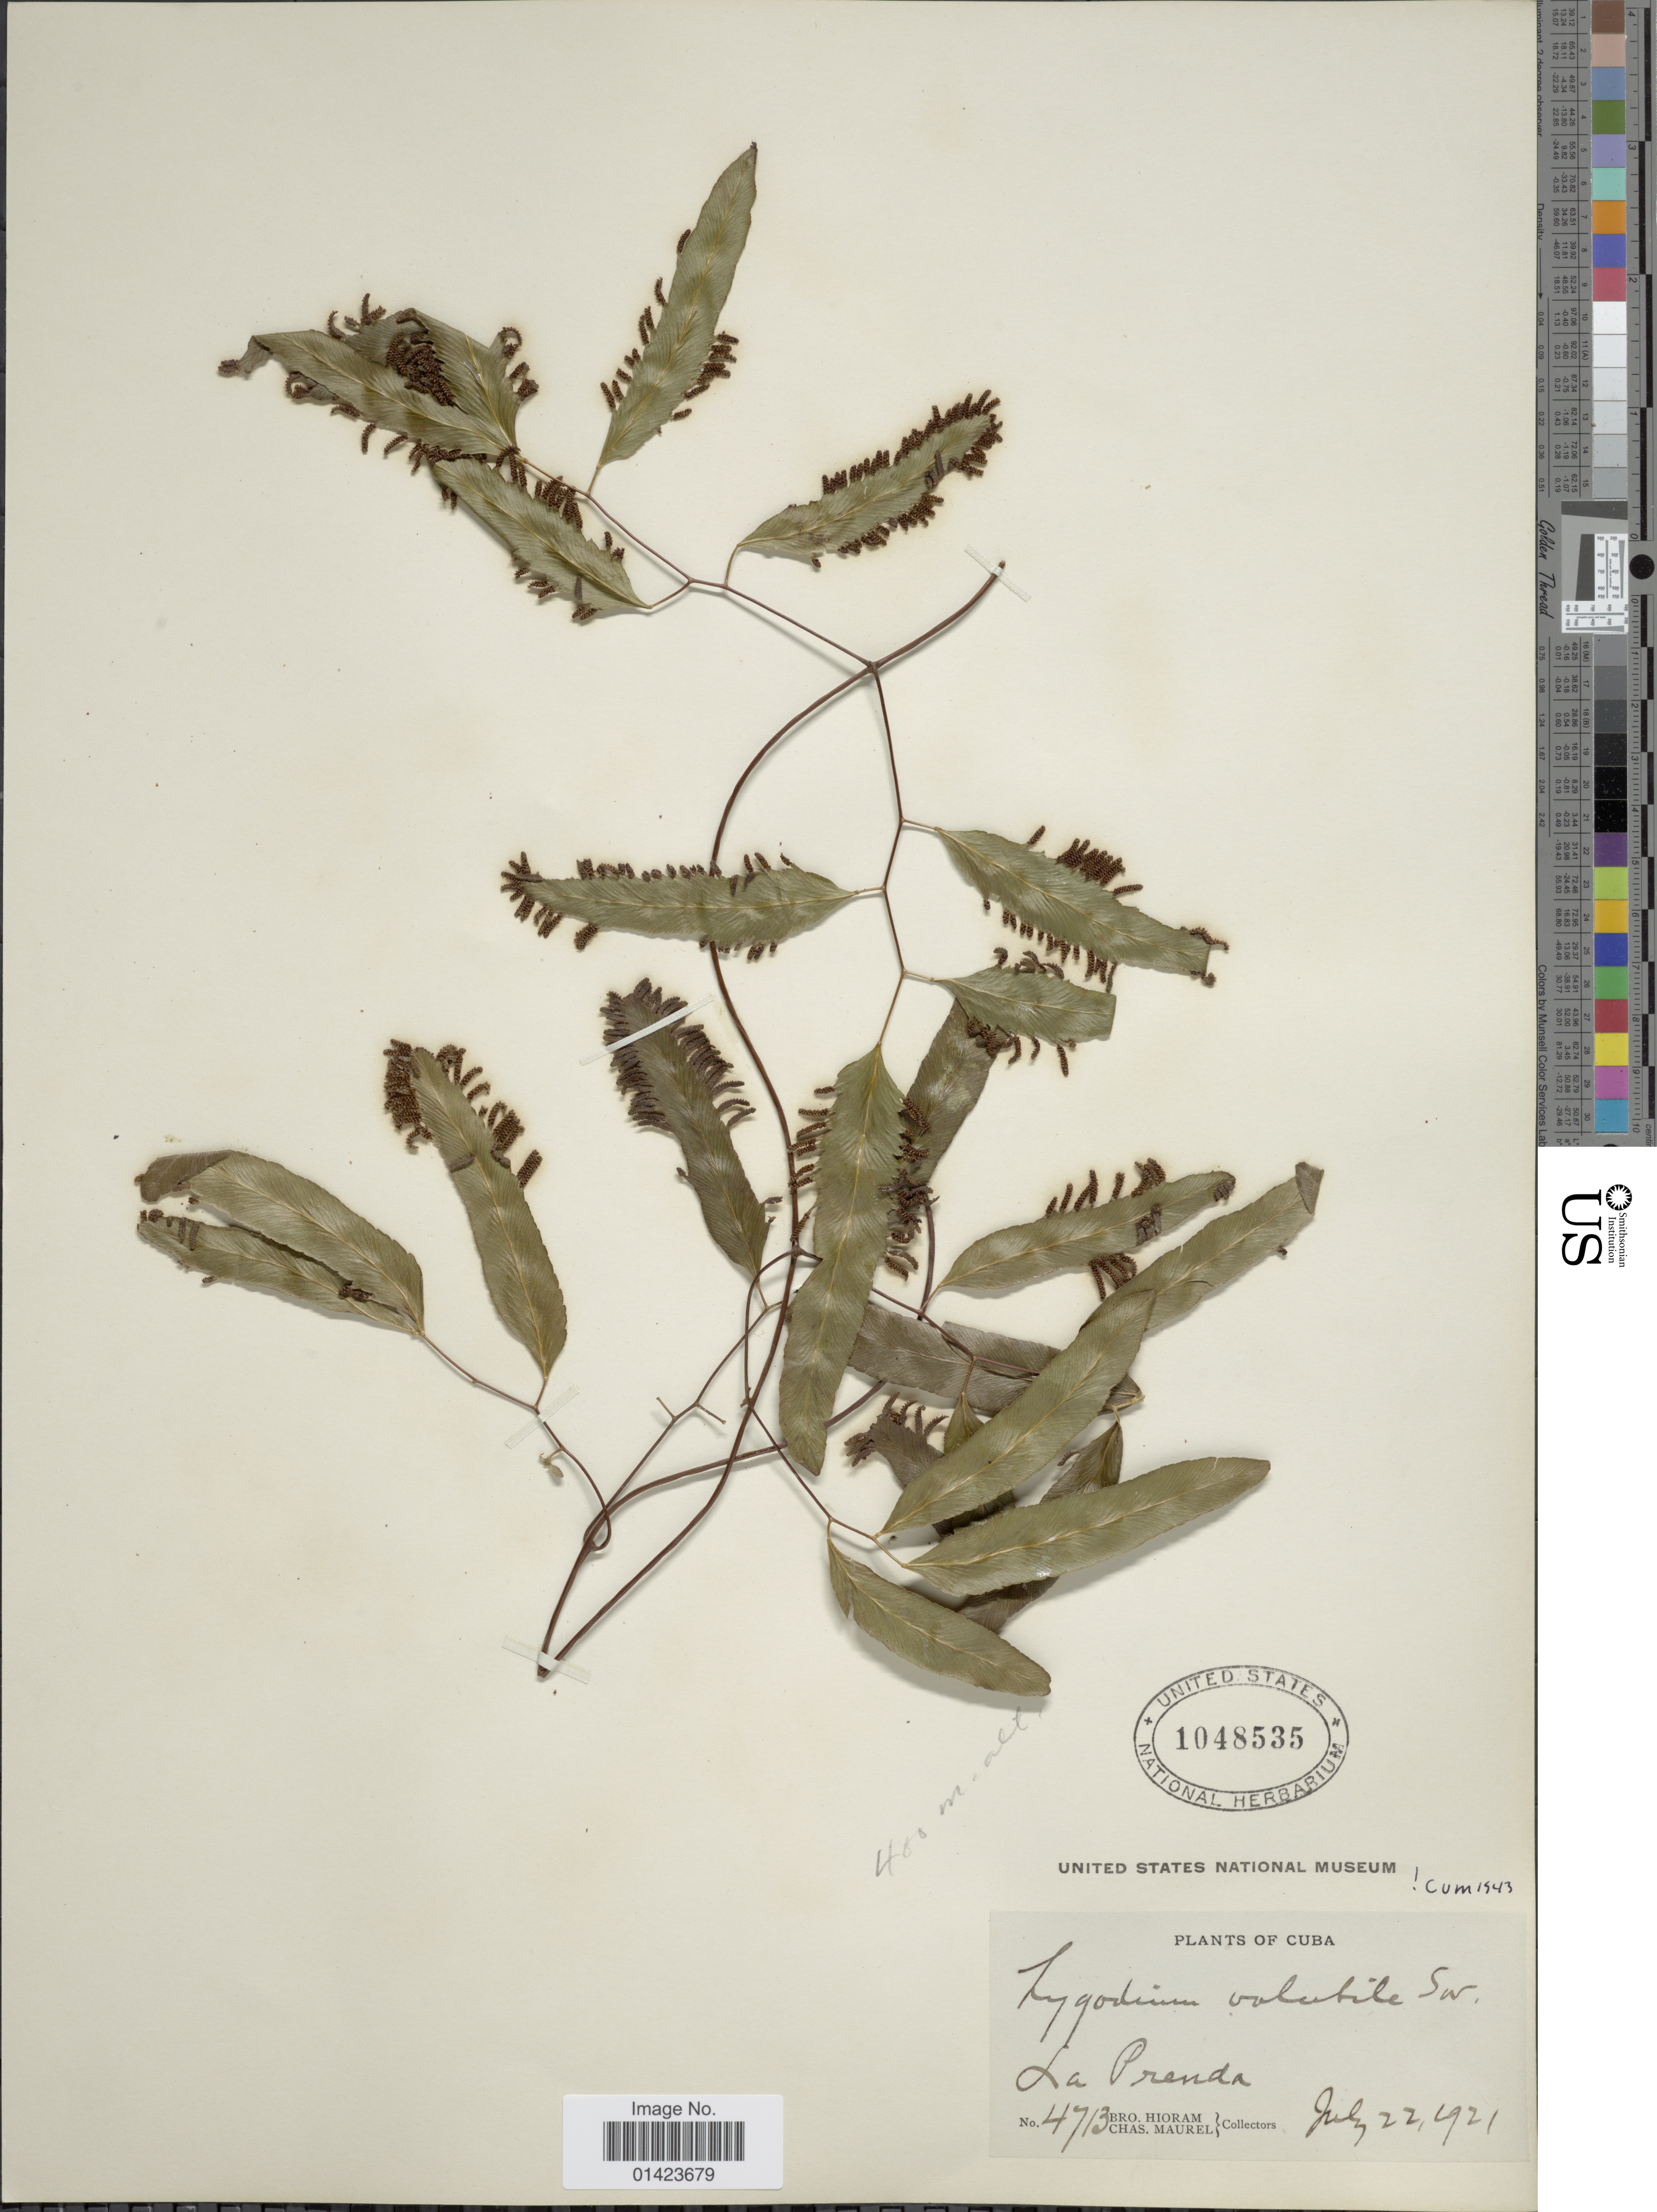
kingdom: Plantae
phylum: Tracheophyta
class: Polypodiopsida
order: Schizaeales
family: Lygodiaceae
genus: Lygodium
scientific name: Lygodium volubile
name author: Sw.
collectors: Bro. Hioram & C. Maurel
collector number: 4713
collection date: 1921-07-22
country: Cuba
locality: La Prenda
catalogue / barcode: US 1048535